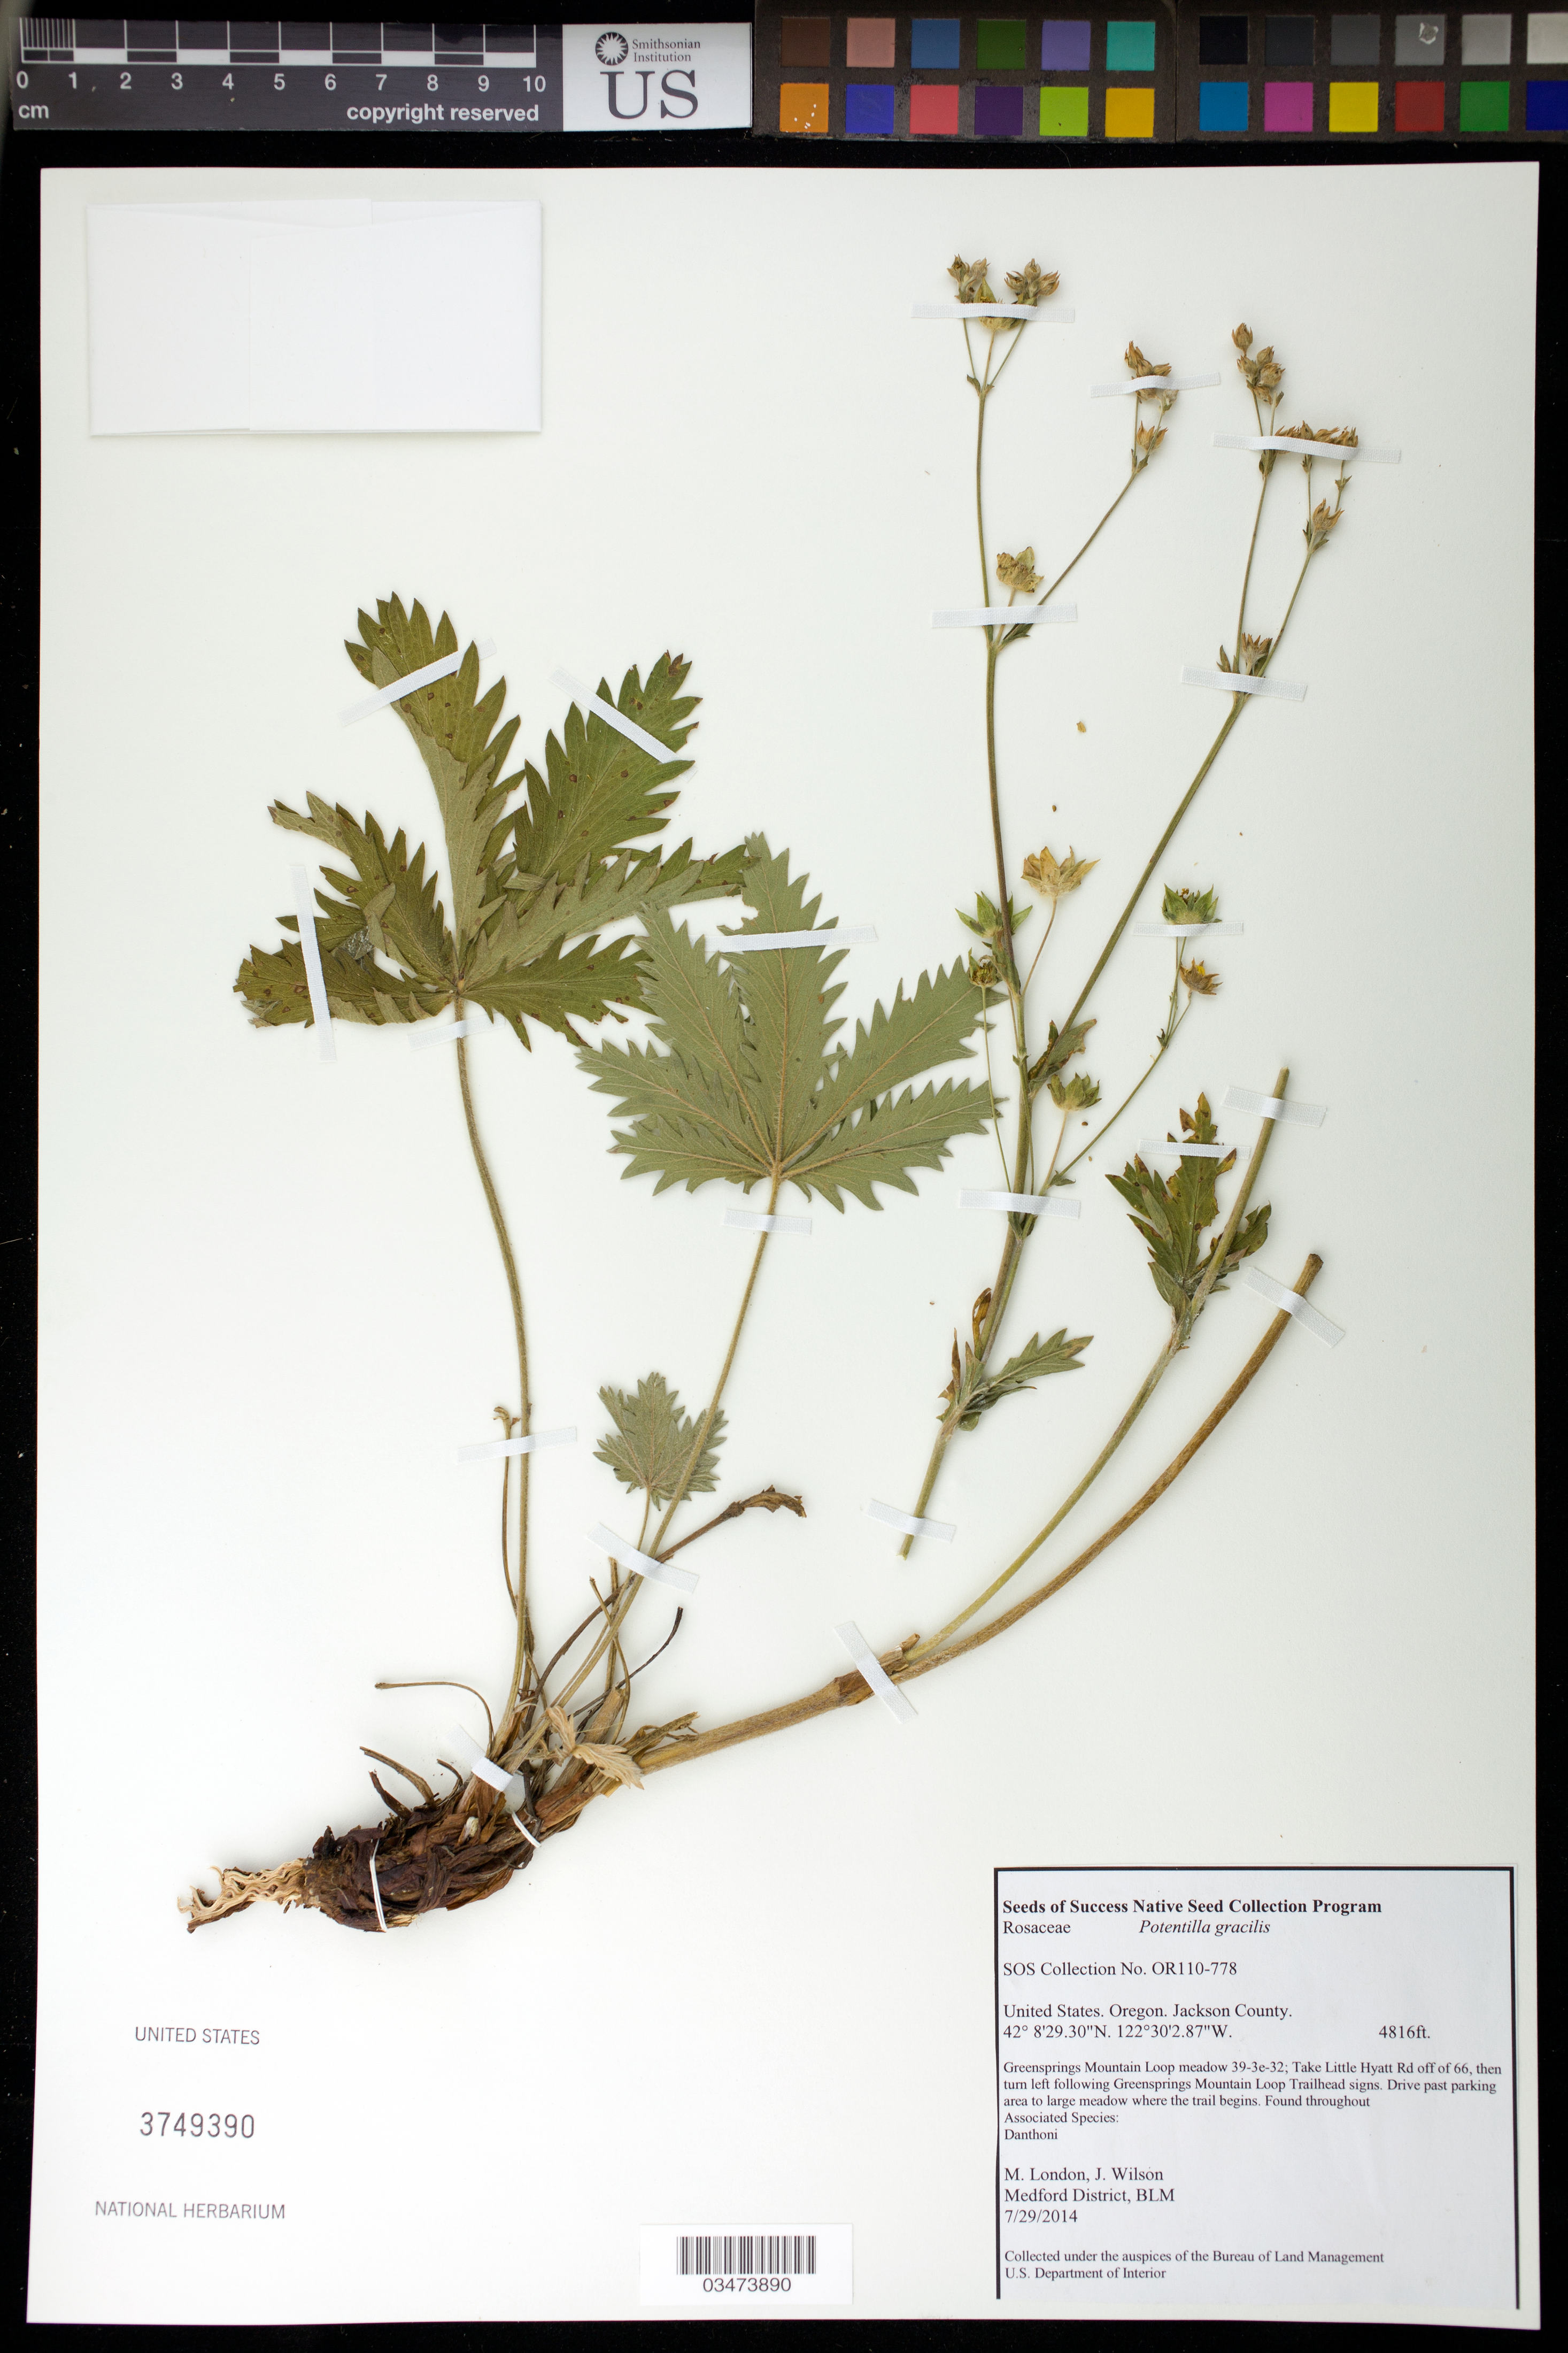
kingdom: Plantae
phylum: Tracheophyta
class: Magnoliopsida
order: Rosales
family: Rosaceae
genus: Potentilla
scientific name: Potentilla gracilis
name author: Douglas ex Hook.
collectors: M. London & J. Wilson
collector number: OR110-778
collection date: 2014-07-29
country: United States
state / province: Oregon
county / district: Jackson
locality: Greensprings Mountain Loop meadow 39-3e-32.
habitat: Meadow. Associated species: Danthoni.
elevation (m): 1468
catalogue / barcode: US 3749390